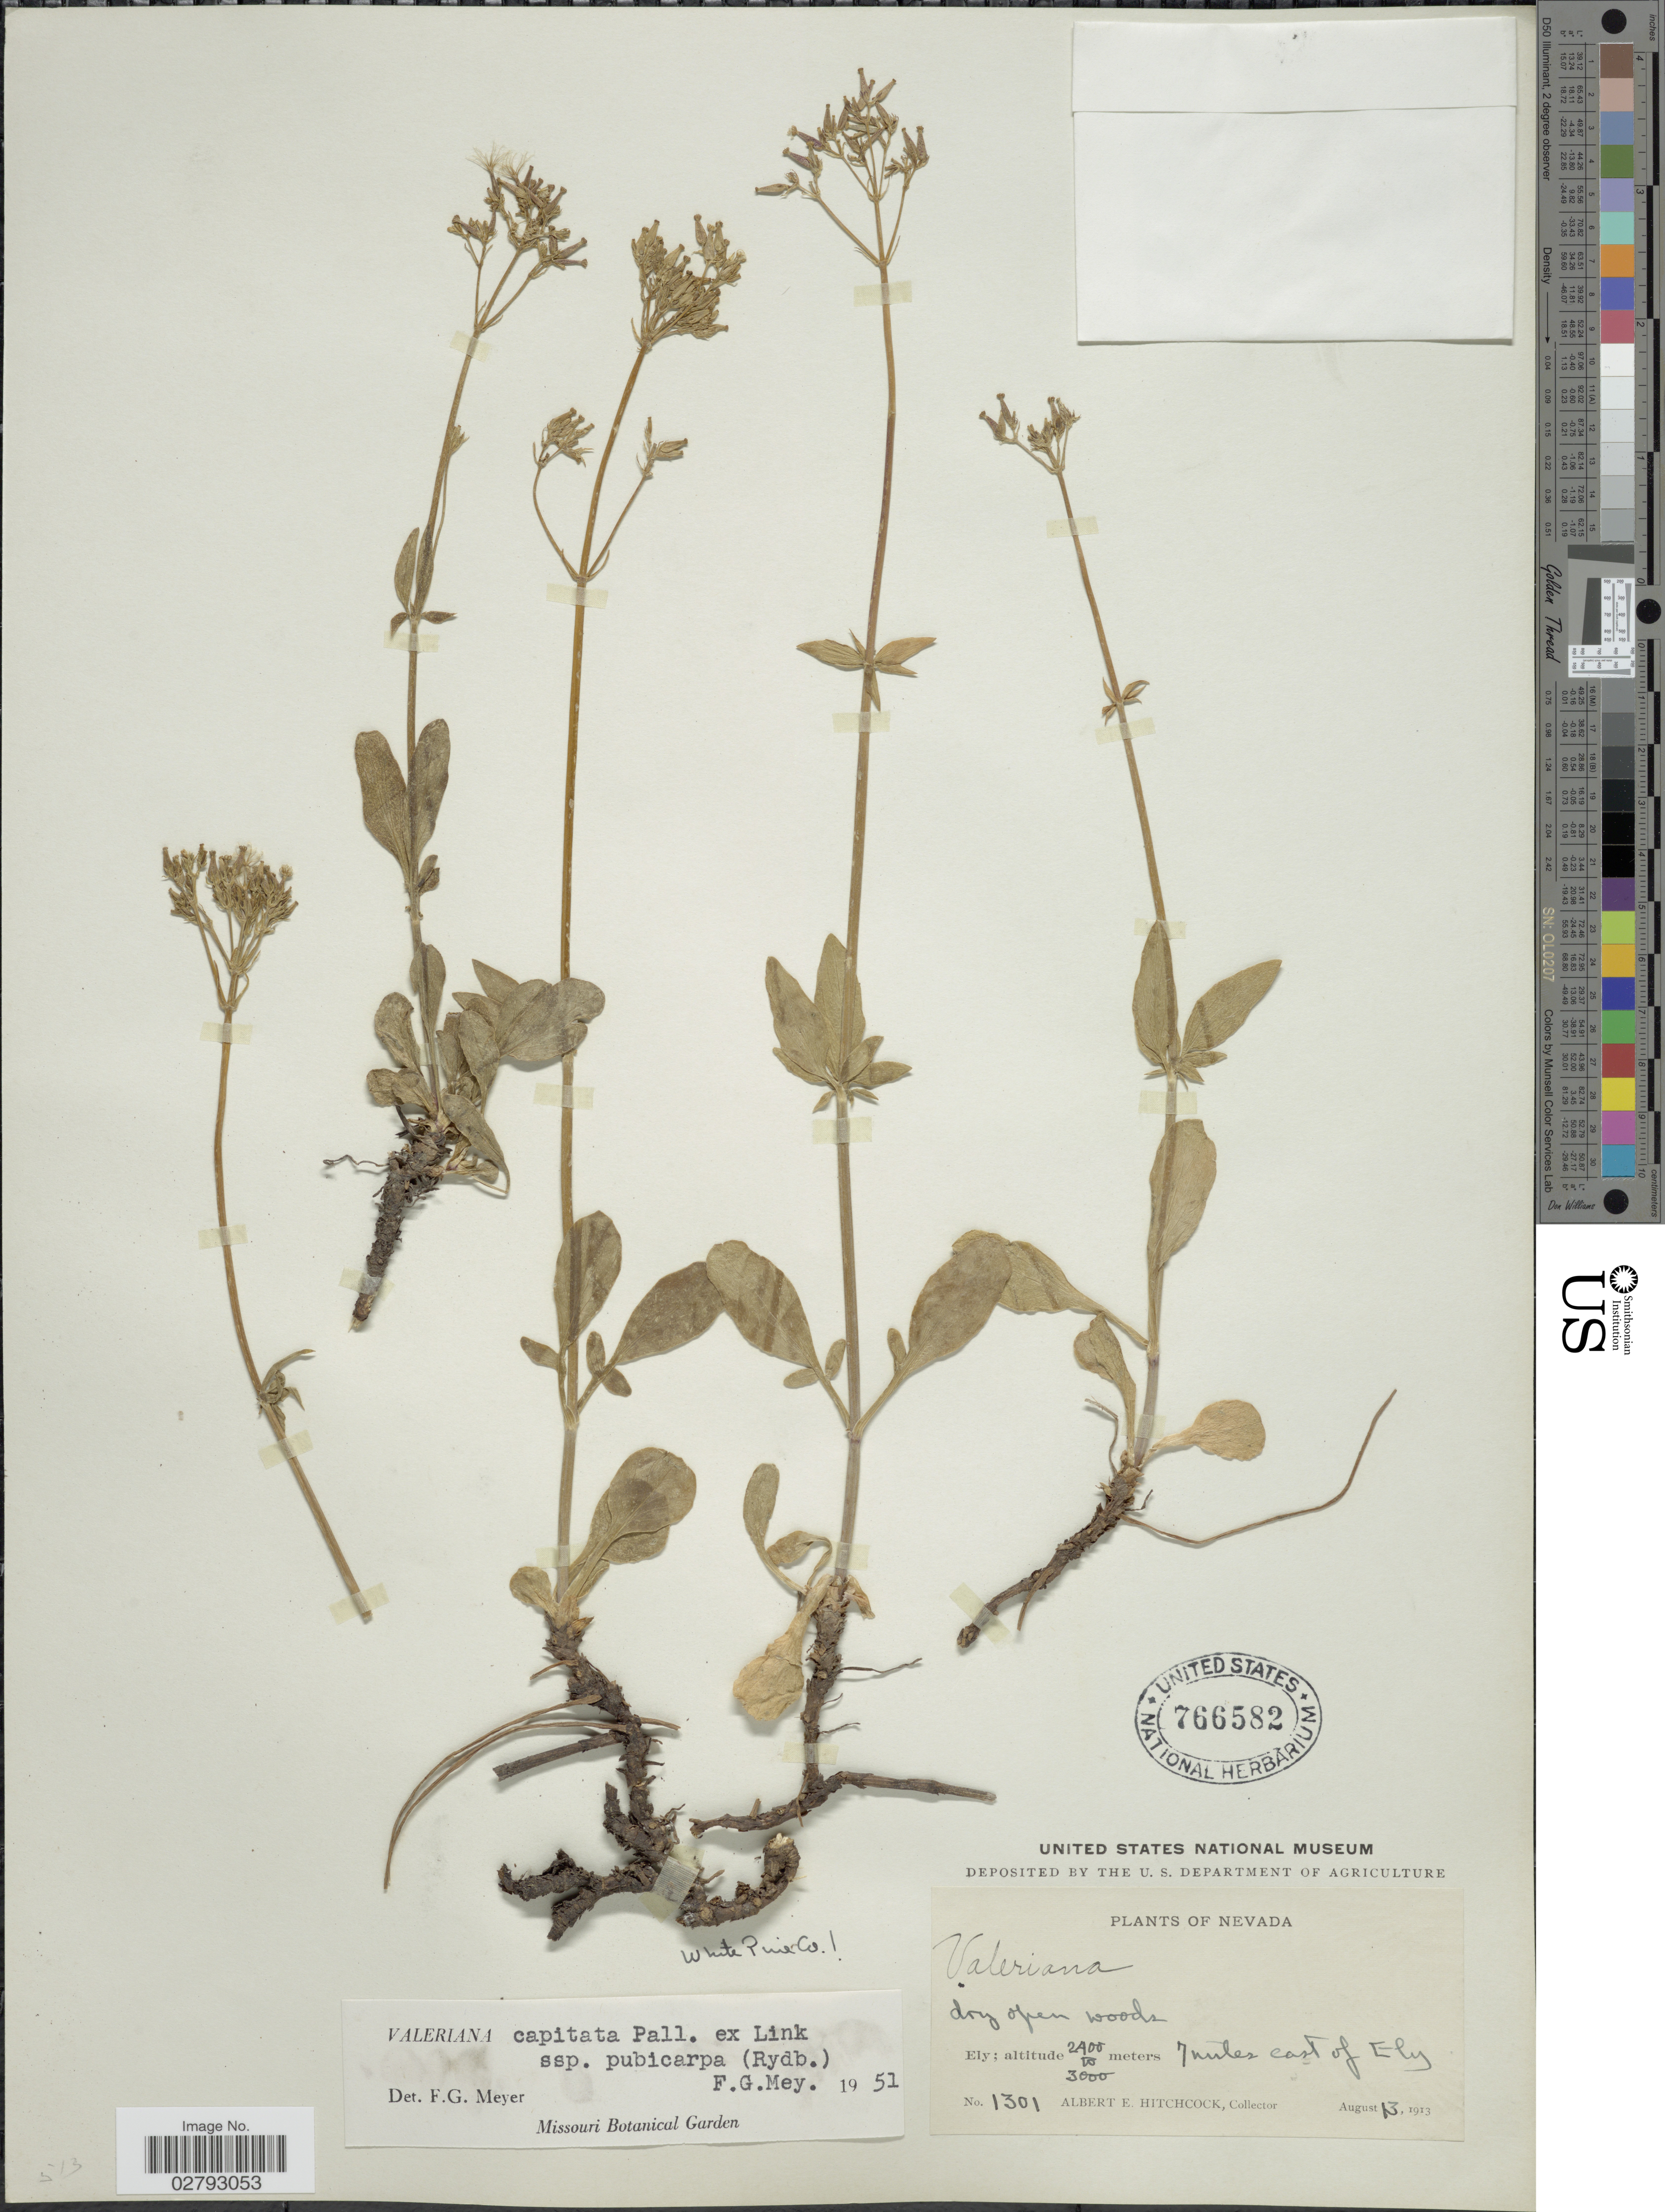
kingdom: Plantae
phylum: Tracheophyta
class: Magnoliopsida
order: Dipsacales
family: Caprifoliaceae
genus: Valeriana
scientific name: Valeriana capitata subsp. pubicarpa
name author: (Rydb.) F.G. Mey.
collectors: A. Hitchcock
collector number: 1301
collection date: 1913-08-13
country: United States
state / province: Nevada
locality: Ely. 7 miles east of Ely. White Pine Co.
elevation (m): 732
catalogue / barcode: US 766582